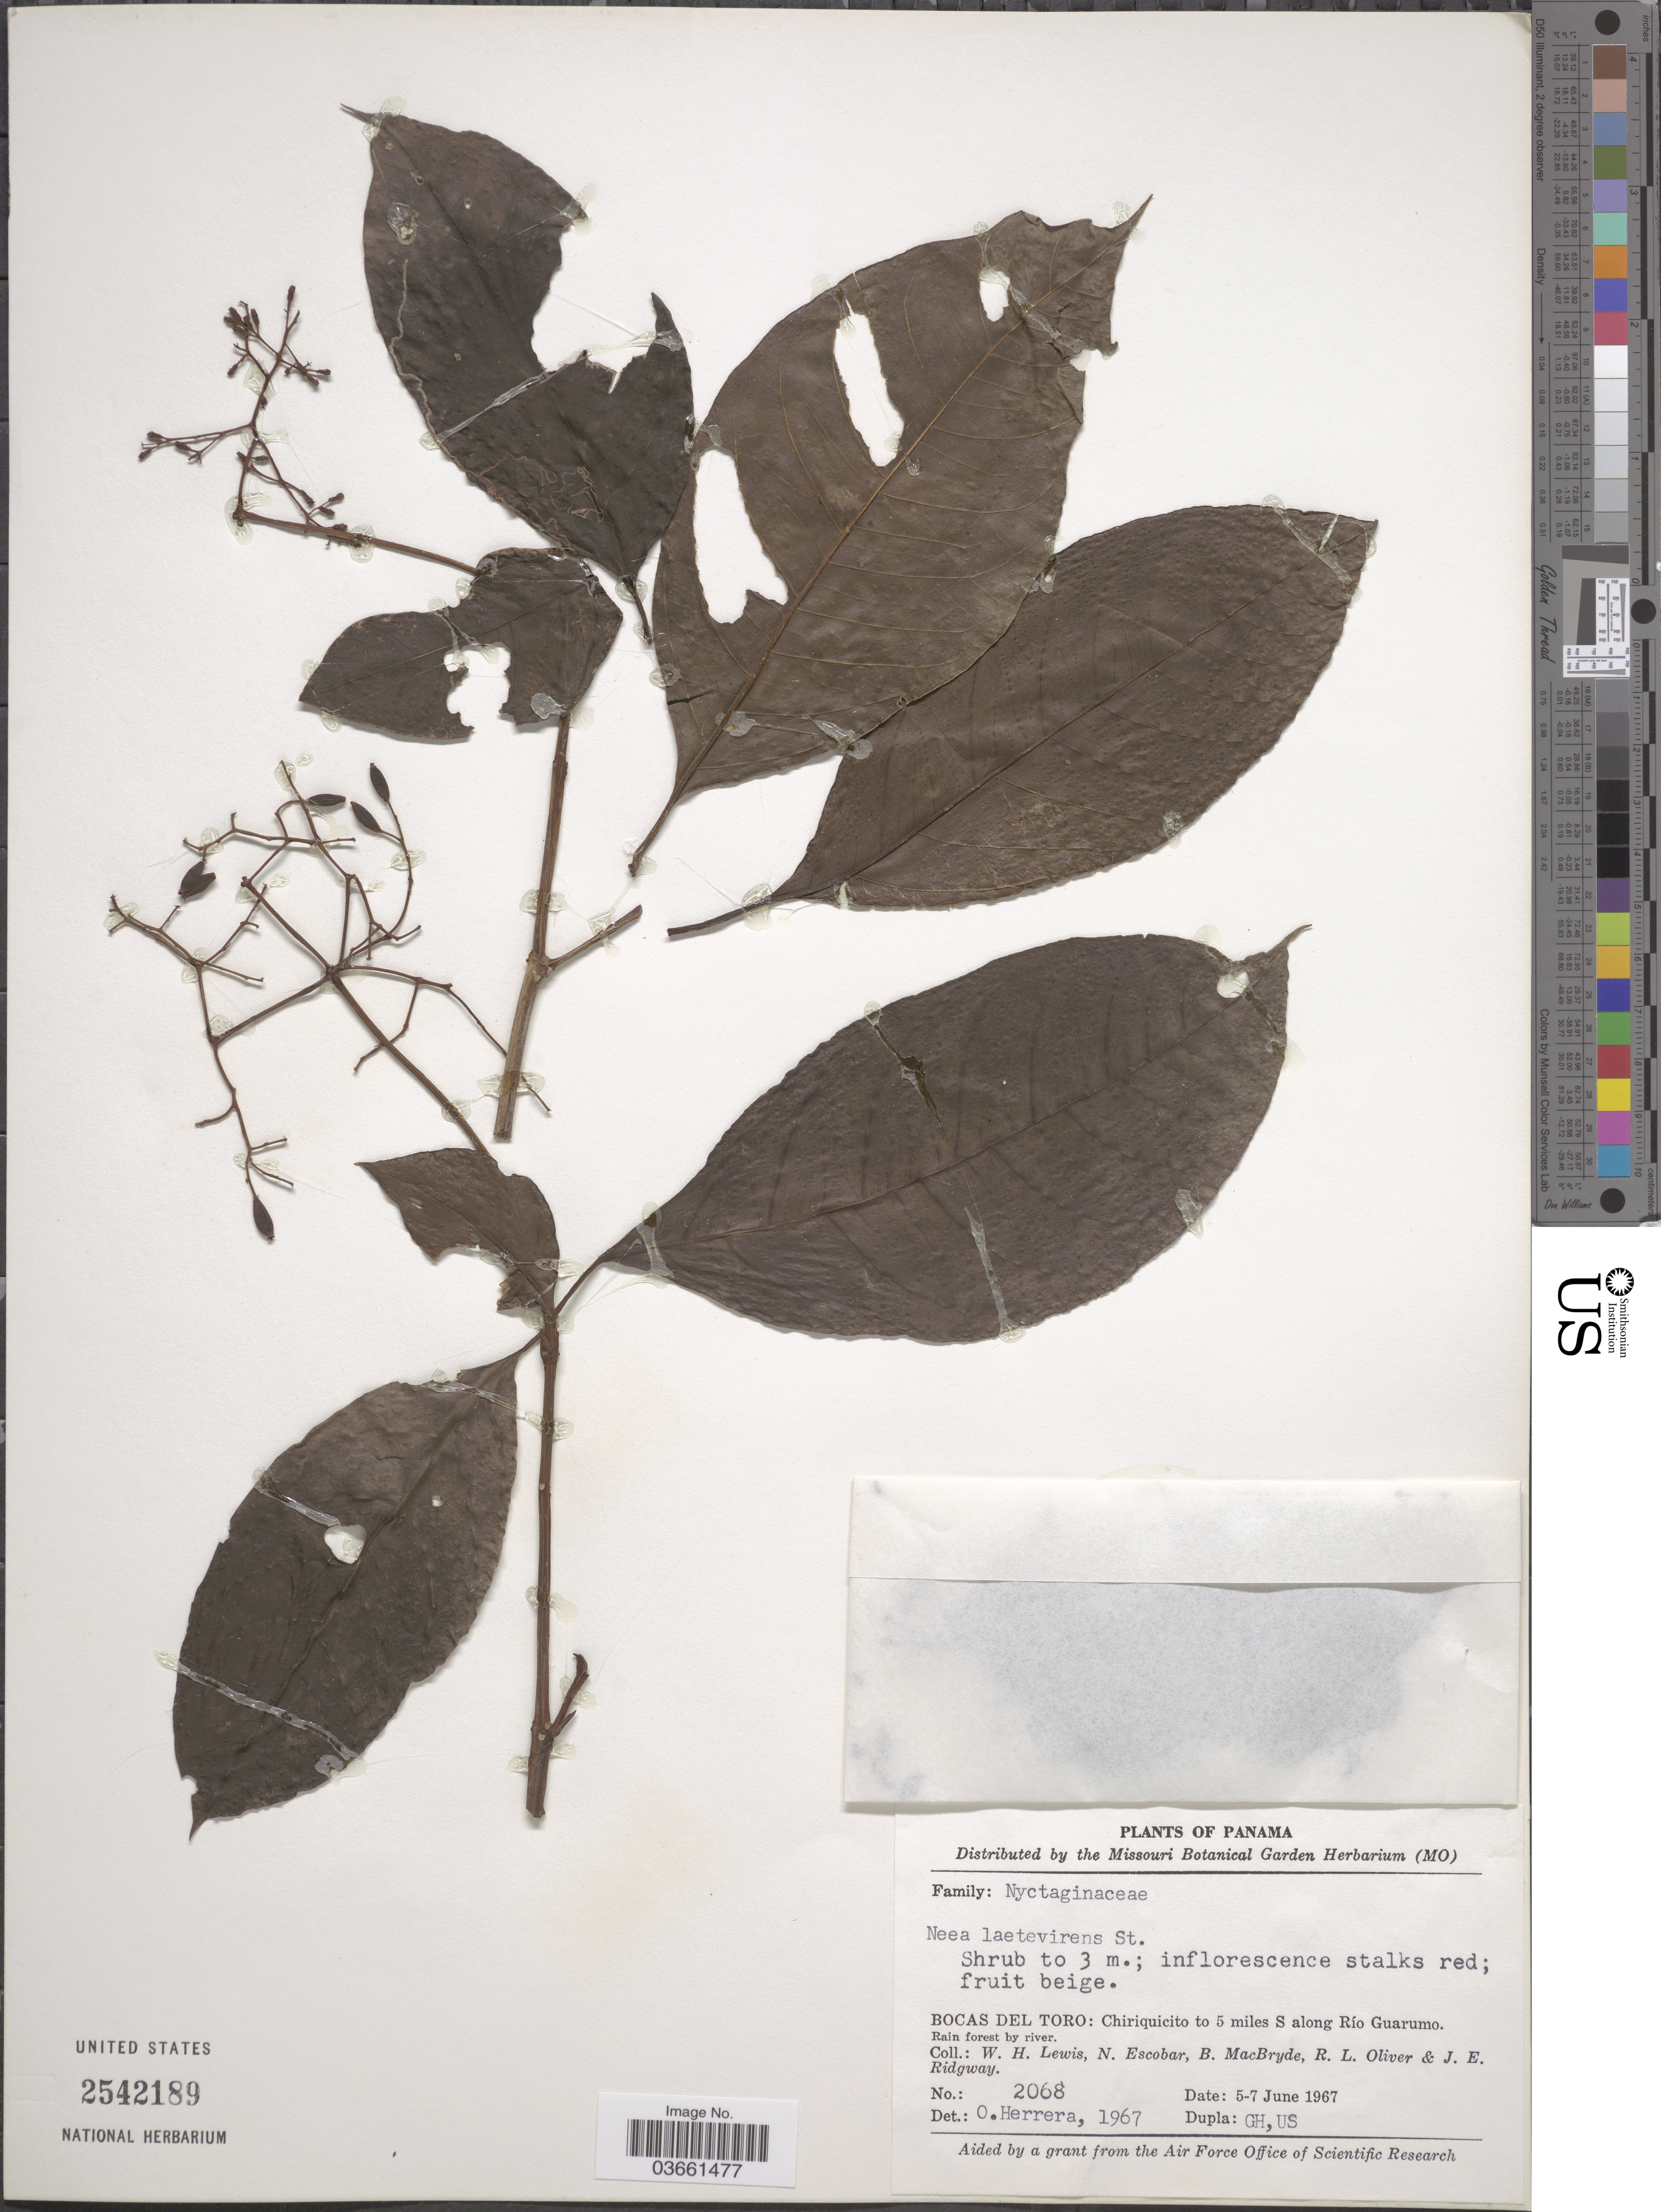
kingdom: Plantae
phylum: Tracheophyta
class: Magnoliopsida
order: Caryophyllales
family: Nyctaginaceae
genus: Neea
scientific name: Neea laetevirens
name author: Standl.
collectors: W. H. Lewis, N. Escobar, B. MacBryde, R. Oliver & J. Ridgway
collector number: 2068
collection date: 1967-06-05/1967-06-07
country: Panama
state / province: Bocas del Toro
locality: Chiriquicito to 5 miles S along Río Guarumo.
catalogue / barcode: US 2542189